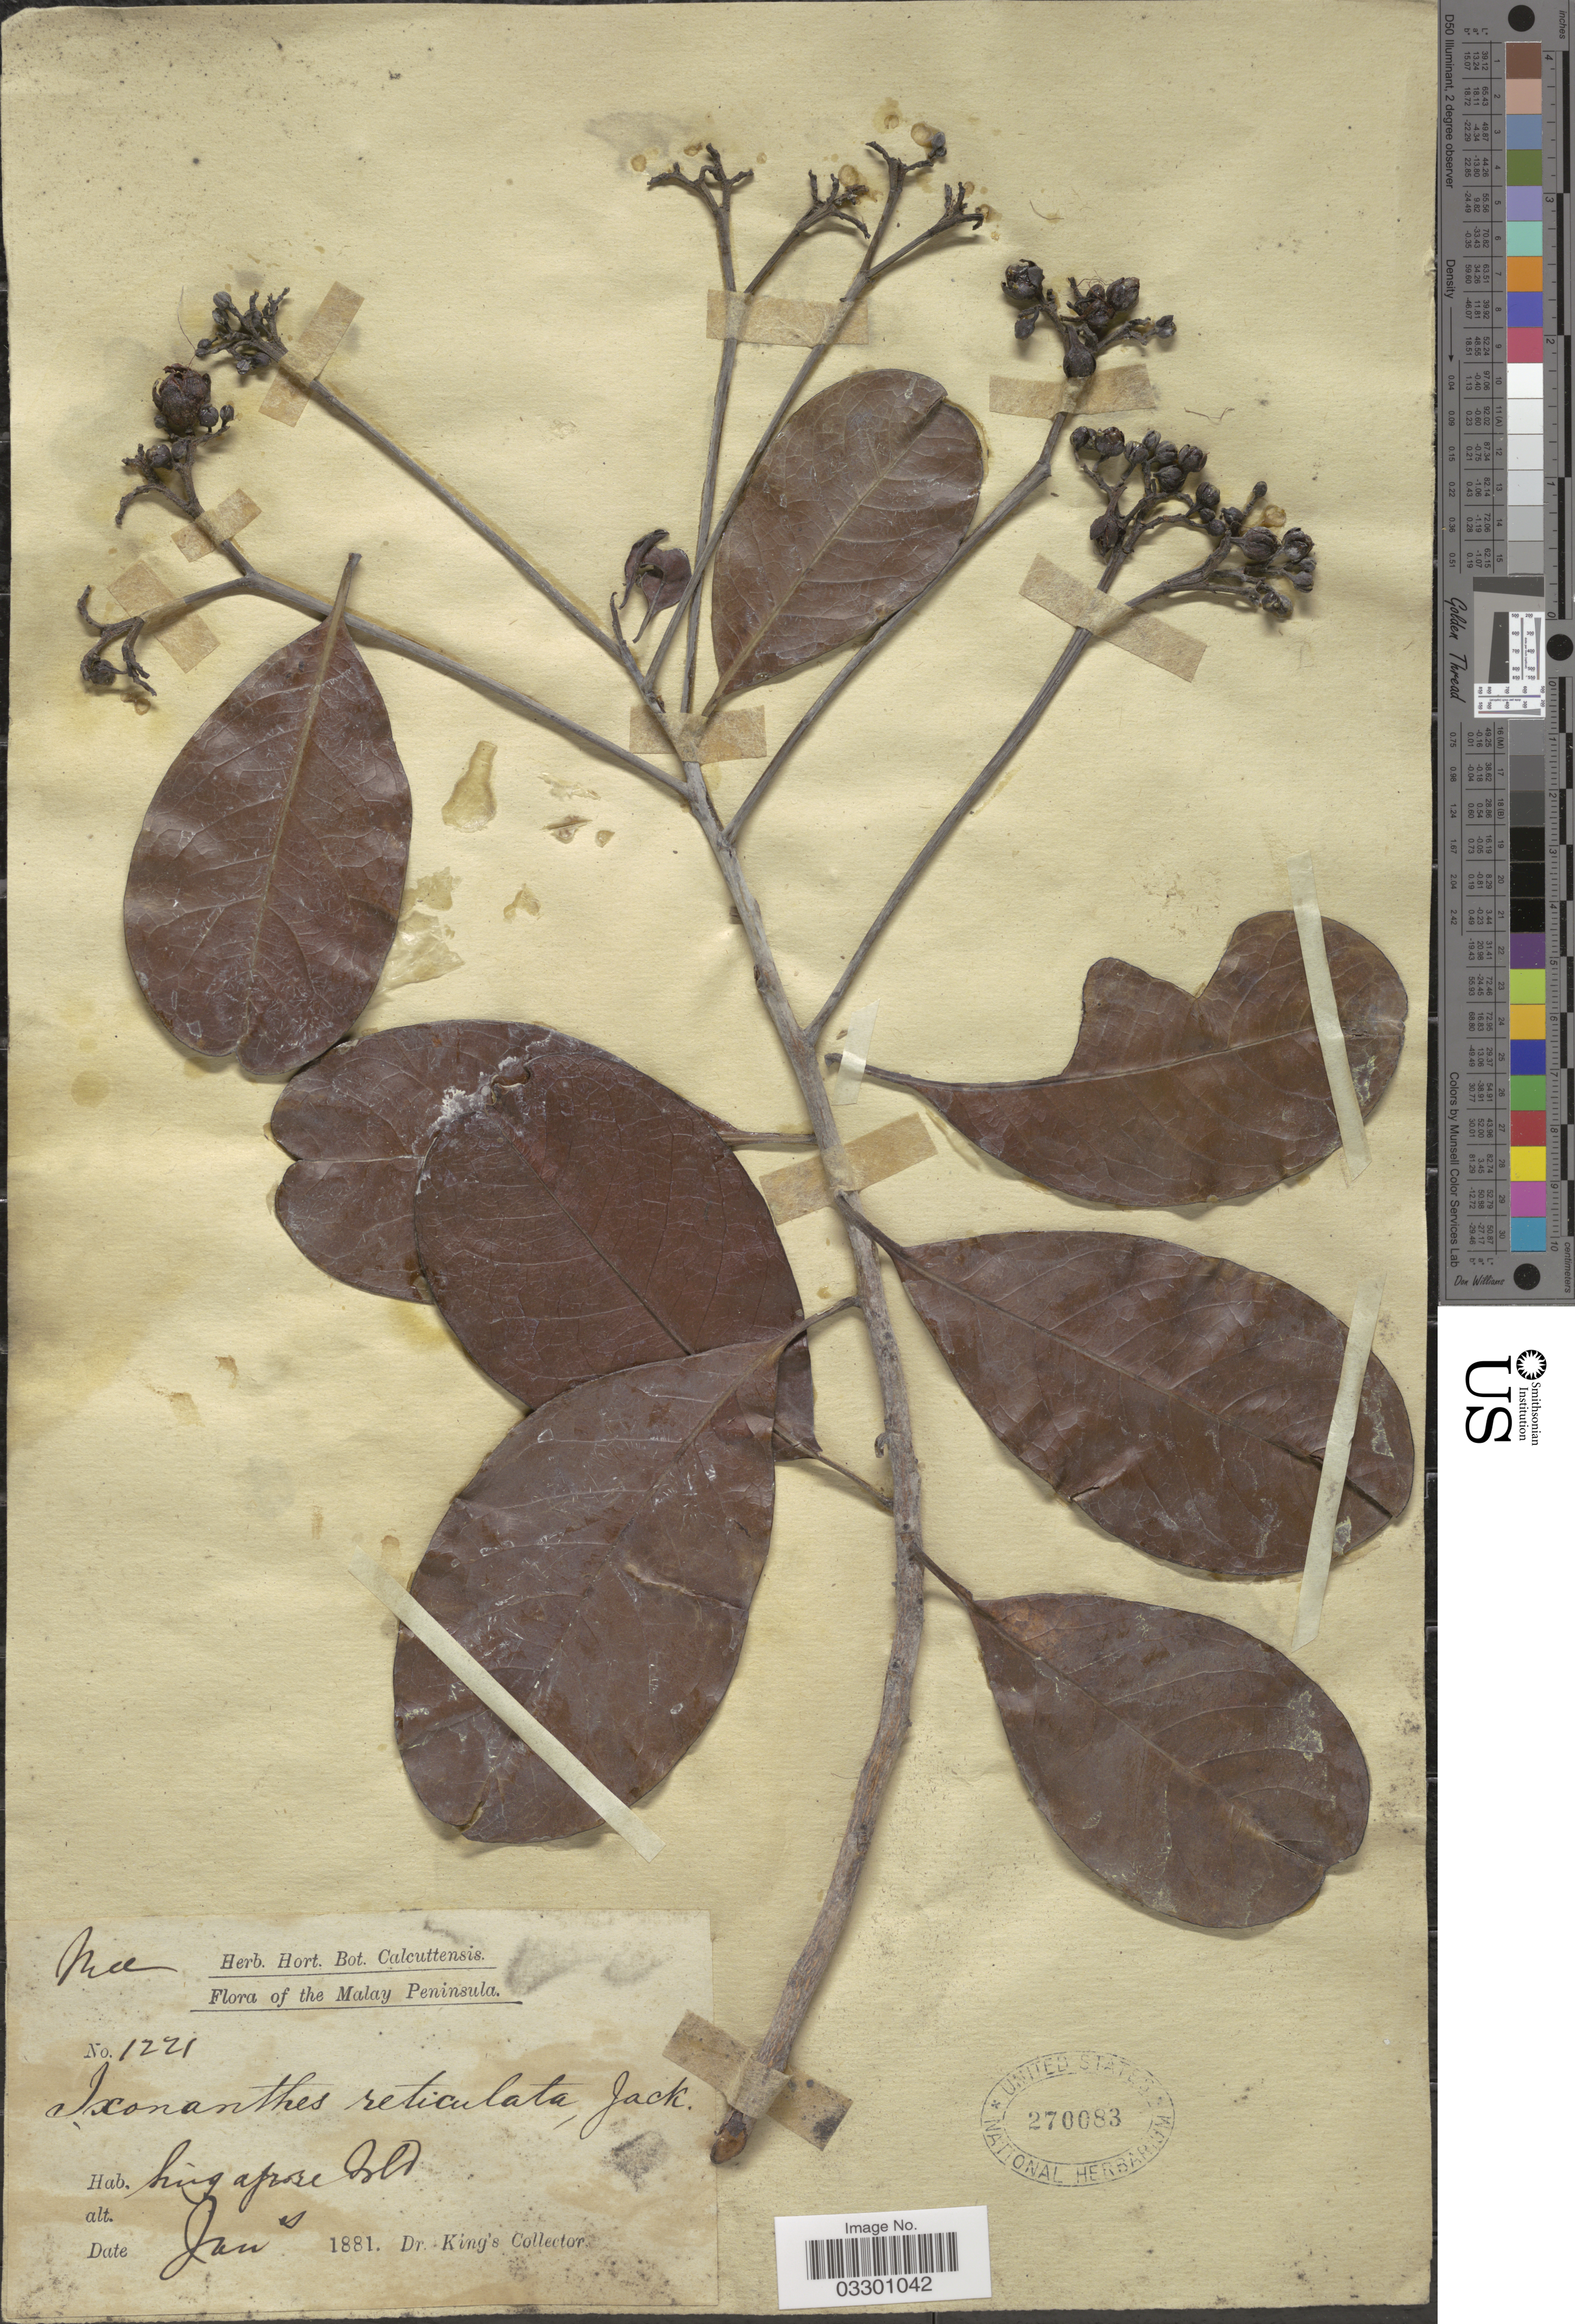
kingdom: Plantae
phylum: Tracheophyta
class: Magnoliopsida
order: Malpighiales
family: Ixonanthaceae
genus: Ixonanthes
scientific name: Ixonanthes reticulata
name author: Jack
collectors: Dr. King's collector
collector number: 1221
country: Singapore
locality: The Malay Peninsula. Singapore Isld.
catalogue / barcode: US 270083